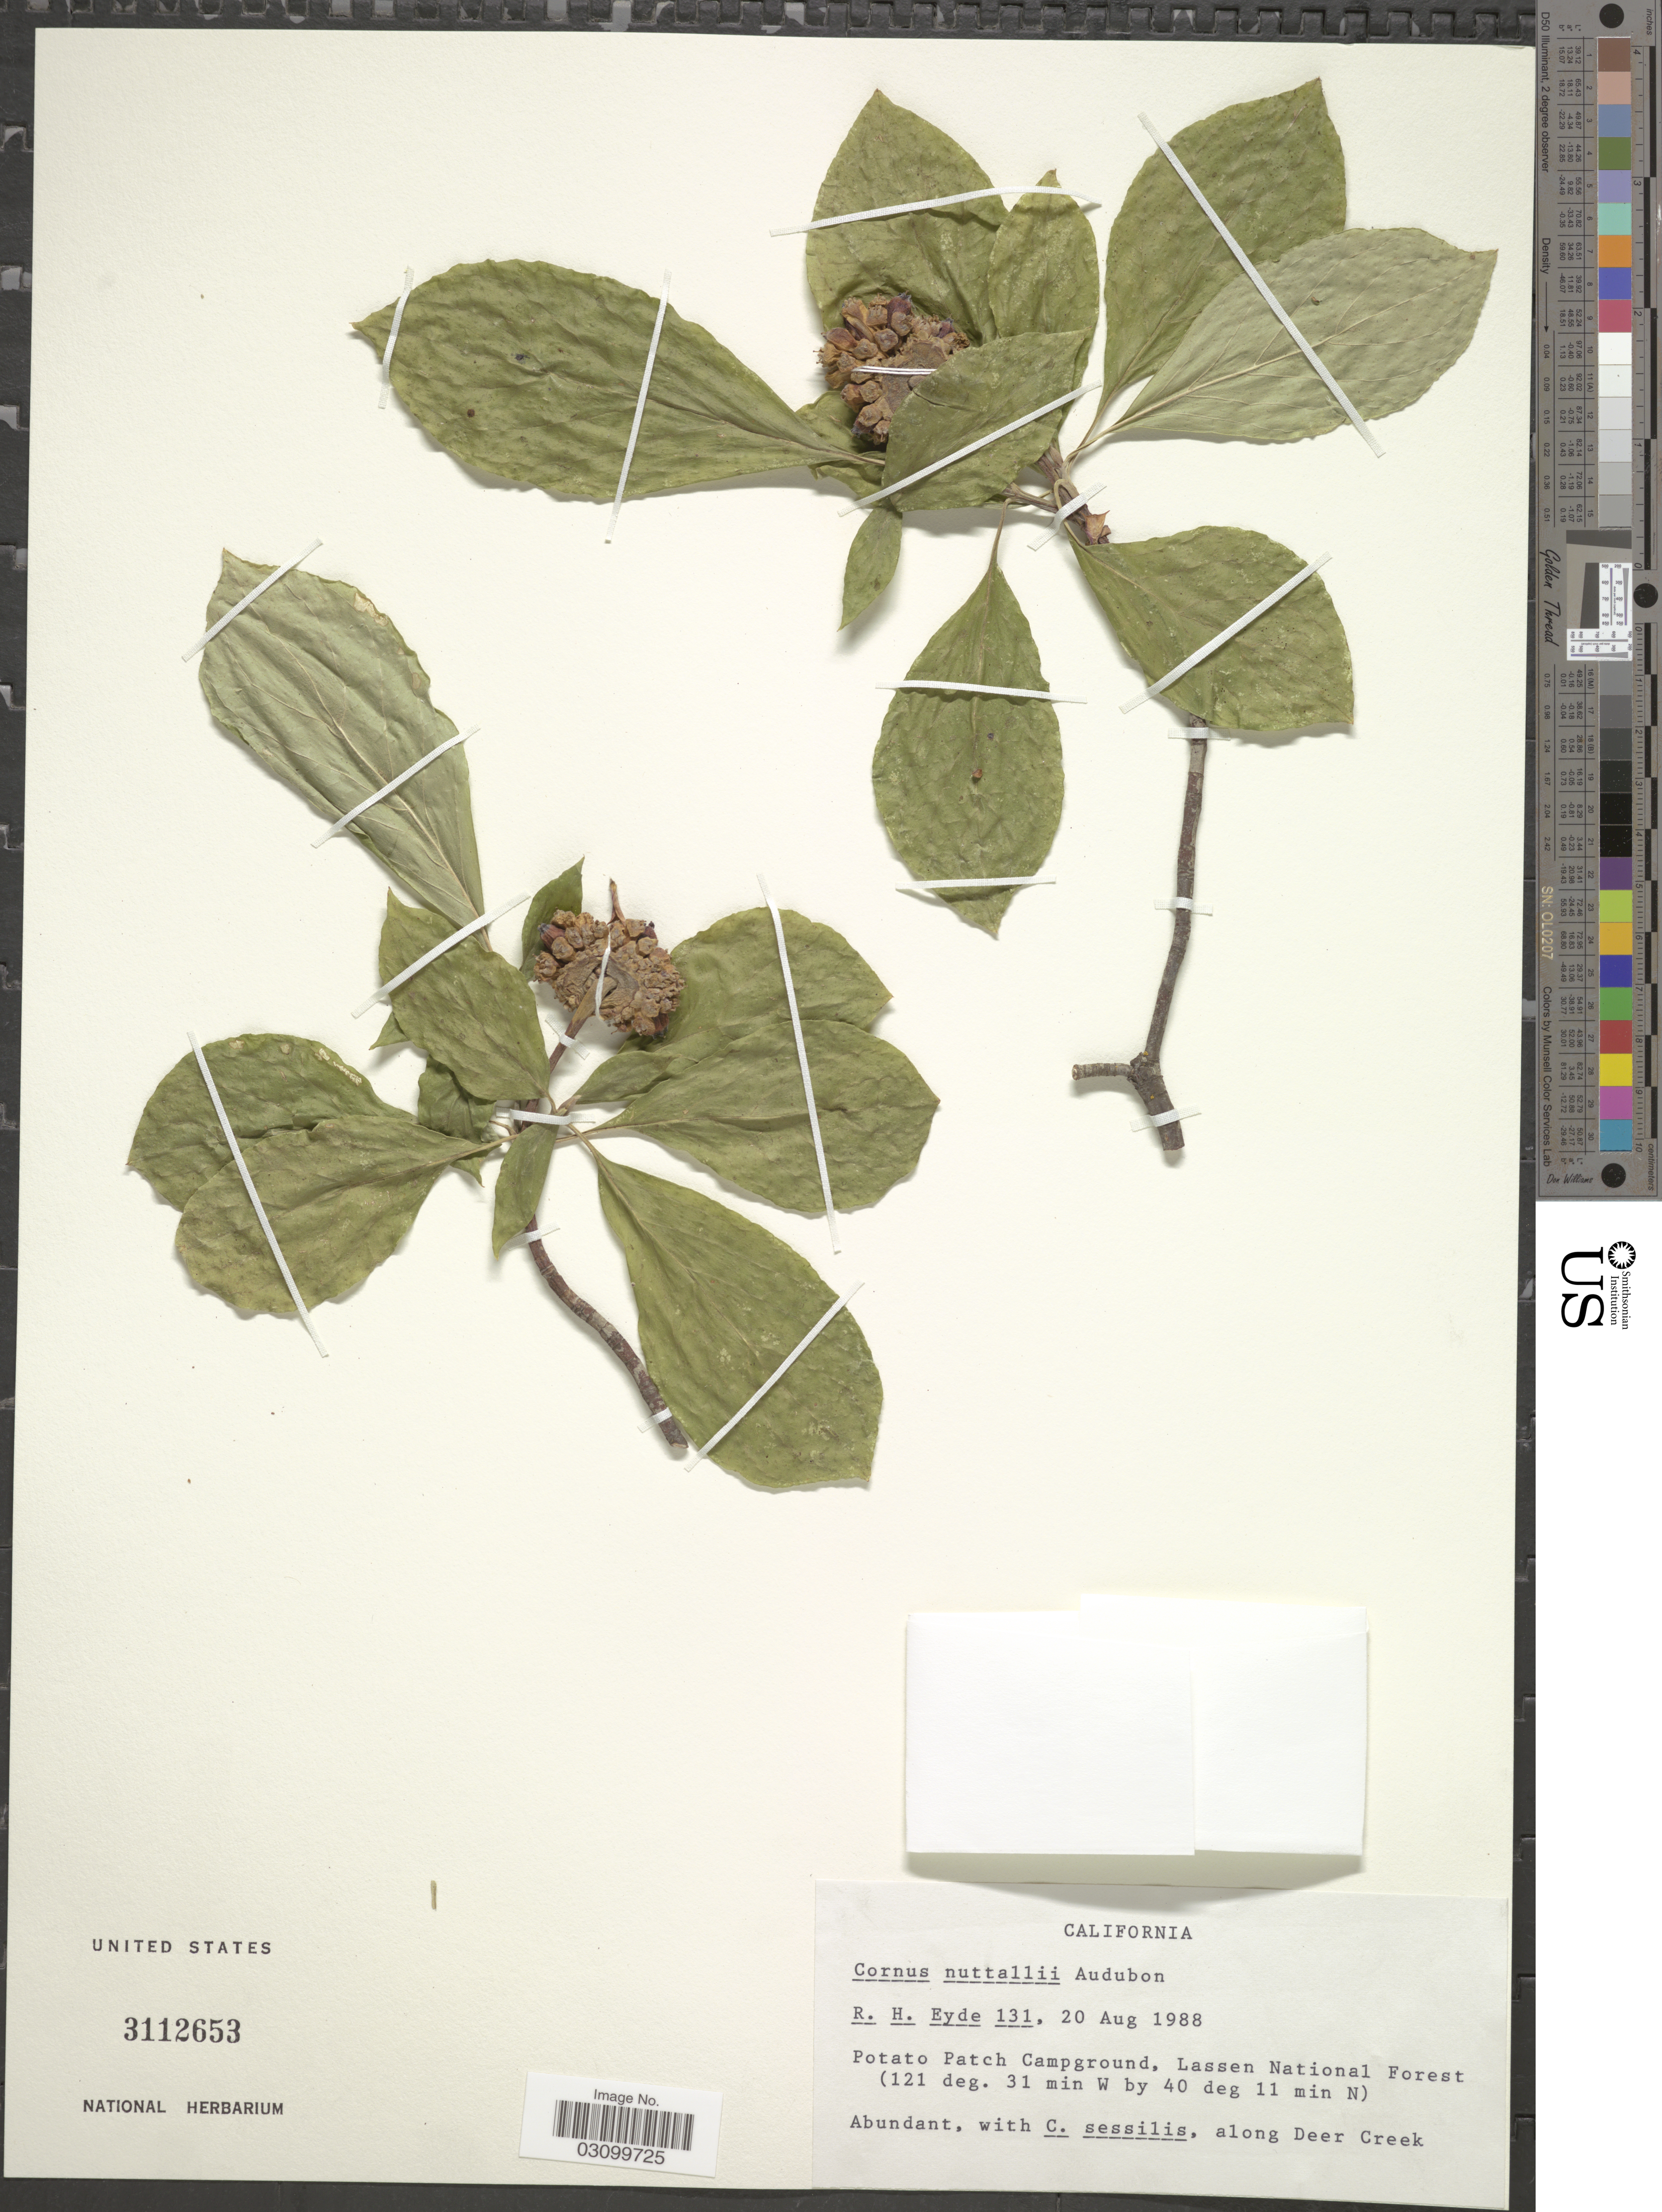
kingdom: Plantae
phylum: Tracheophyta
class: Magnoliopsida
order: Cornales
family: Cornaceae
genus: Cornus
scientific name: Cornus nuttallii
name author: Audubon ex Torr. & A. Gray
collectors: R. H. Eyde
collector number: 131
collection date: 1988-08-20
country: United States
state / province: California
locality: Potato Patch Campground, Lassen National Forest, along Deer Creek.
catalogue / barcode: US 3112653